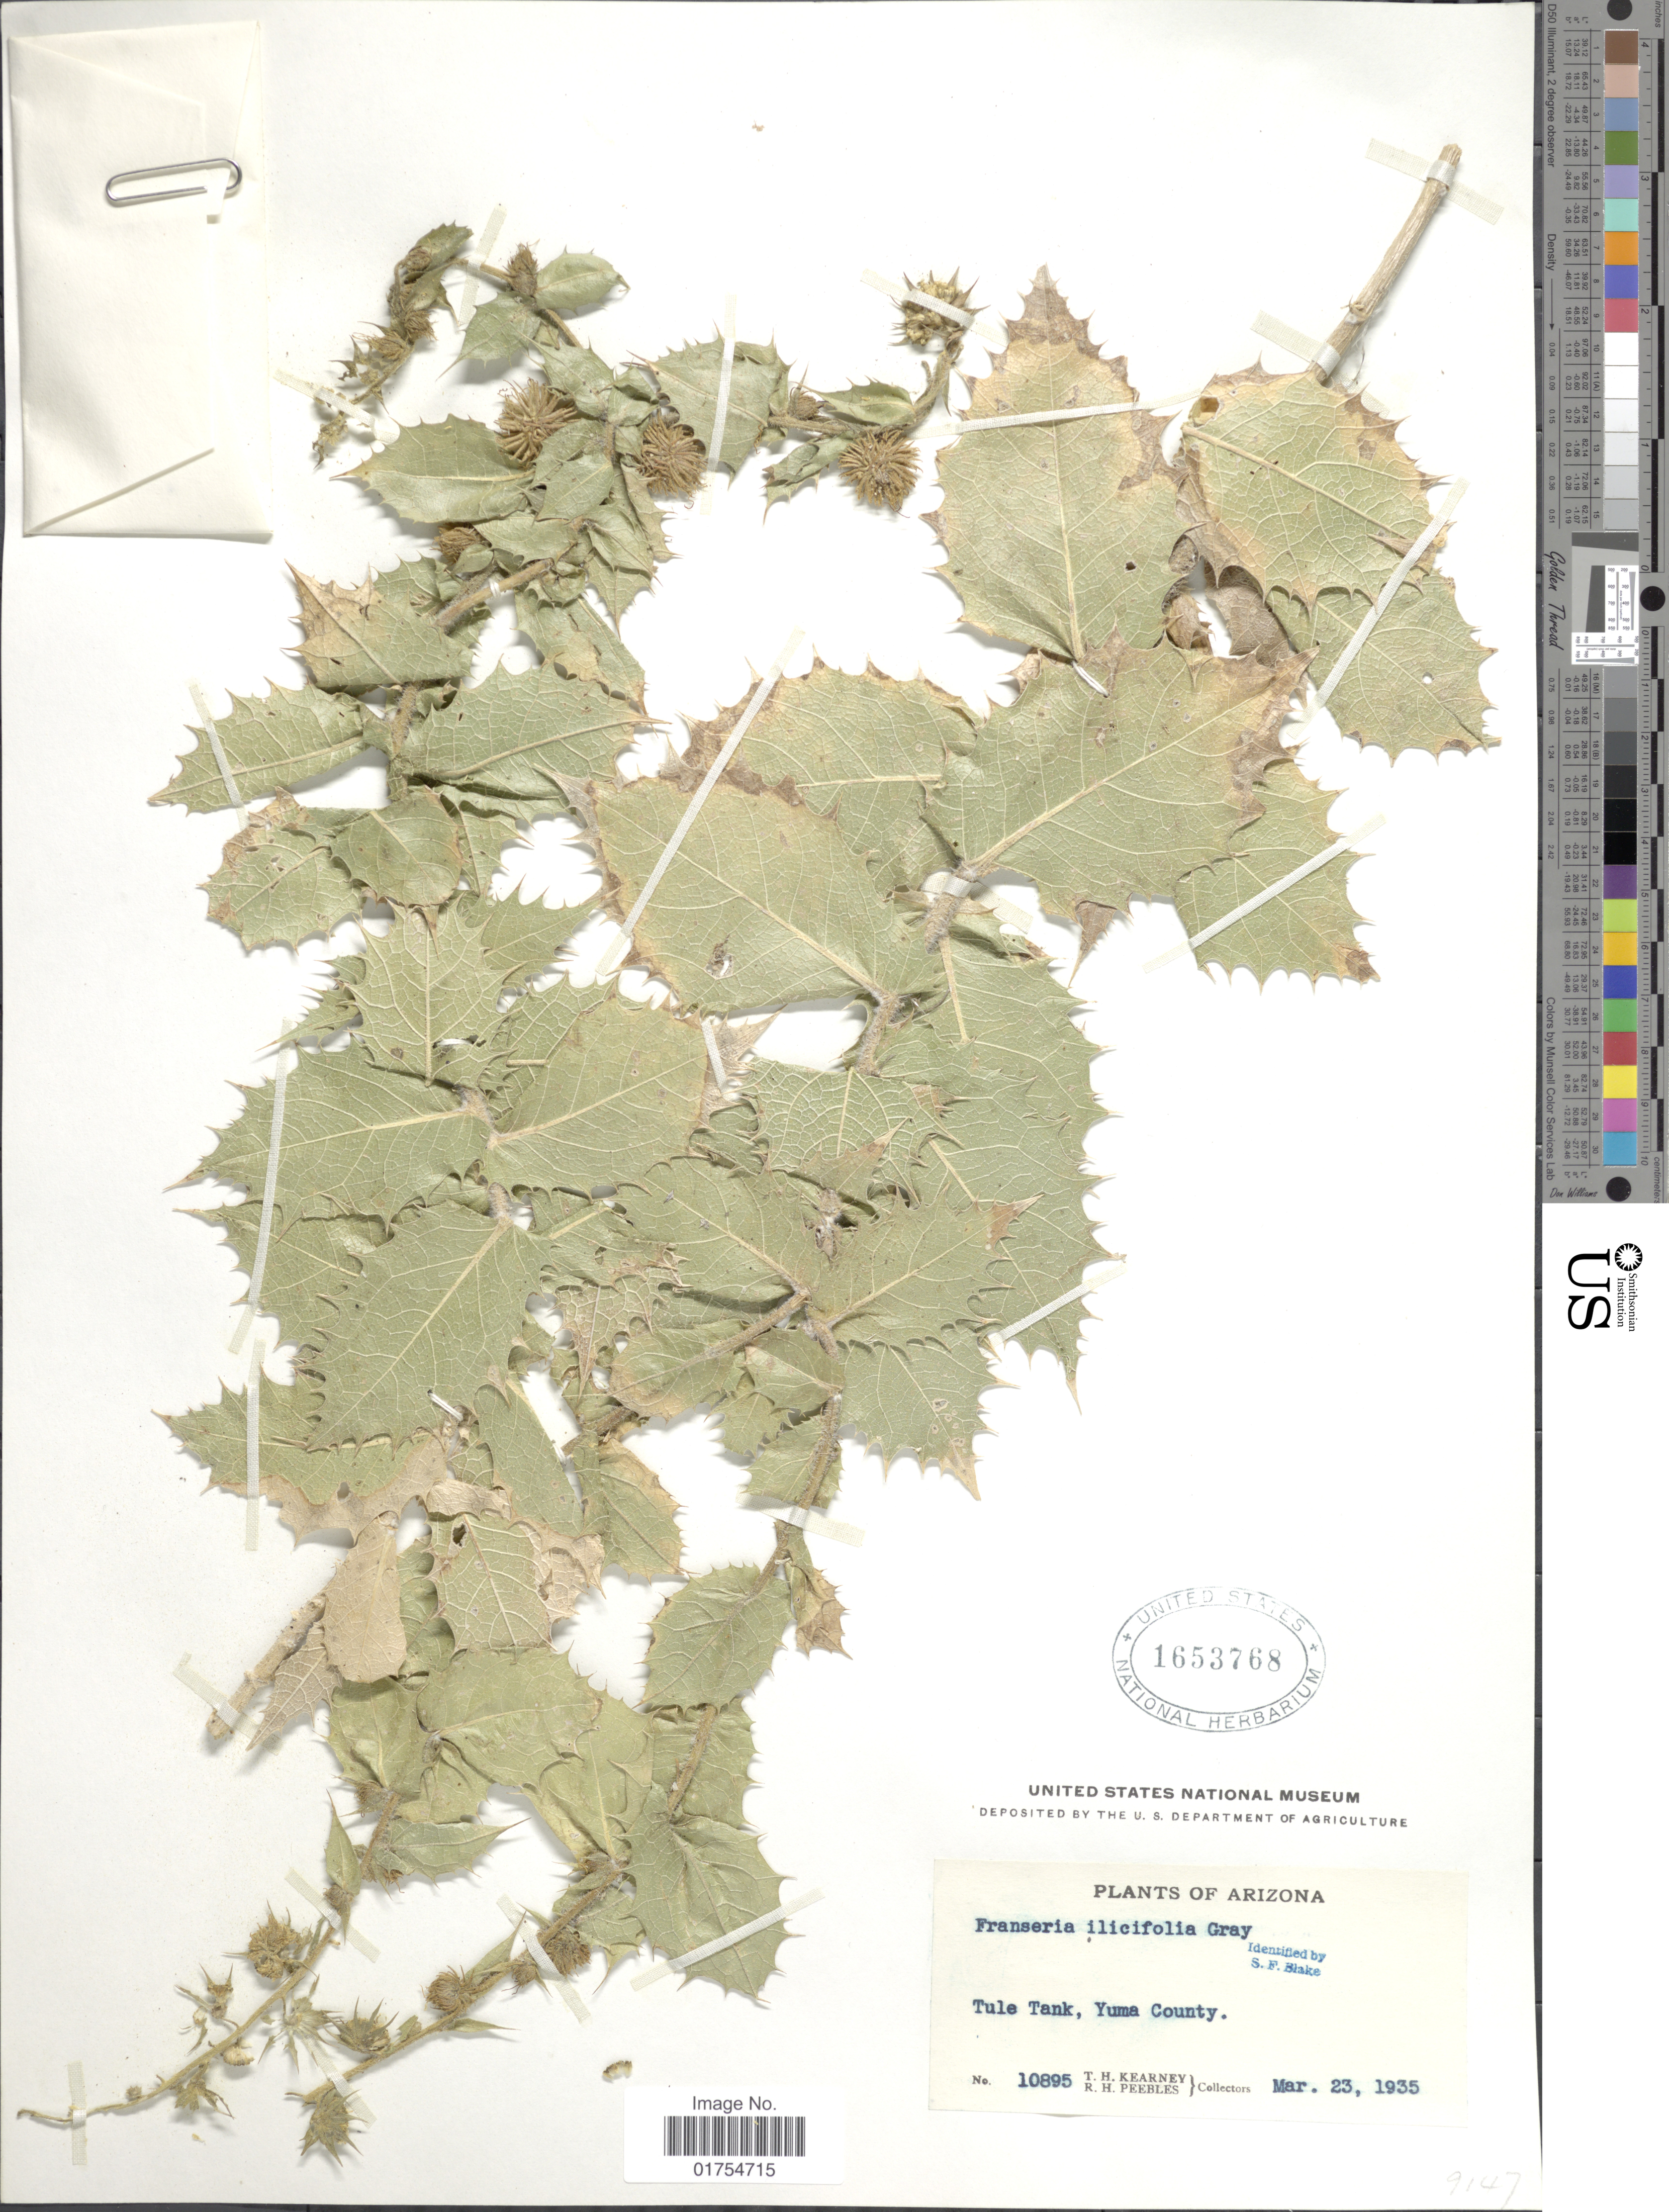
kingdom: Plantae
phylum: Tracheophyta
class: Magnoliopsida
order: Asterales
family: Asteraceae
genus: Franseria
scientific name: Franseria ilicifolia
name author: A. Gray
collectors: T. H. Kearney & R. H. Peebles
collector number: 10895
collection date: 1935-03-23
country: United States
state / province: Arizona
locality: Tule Tank, Yuma County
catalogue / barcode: US 1653768